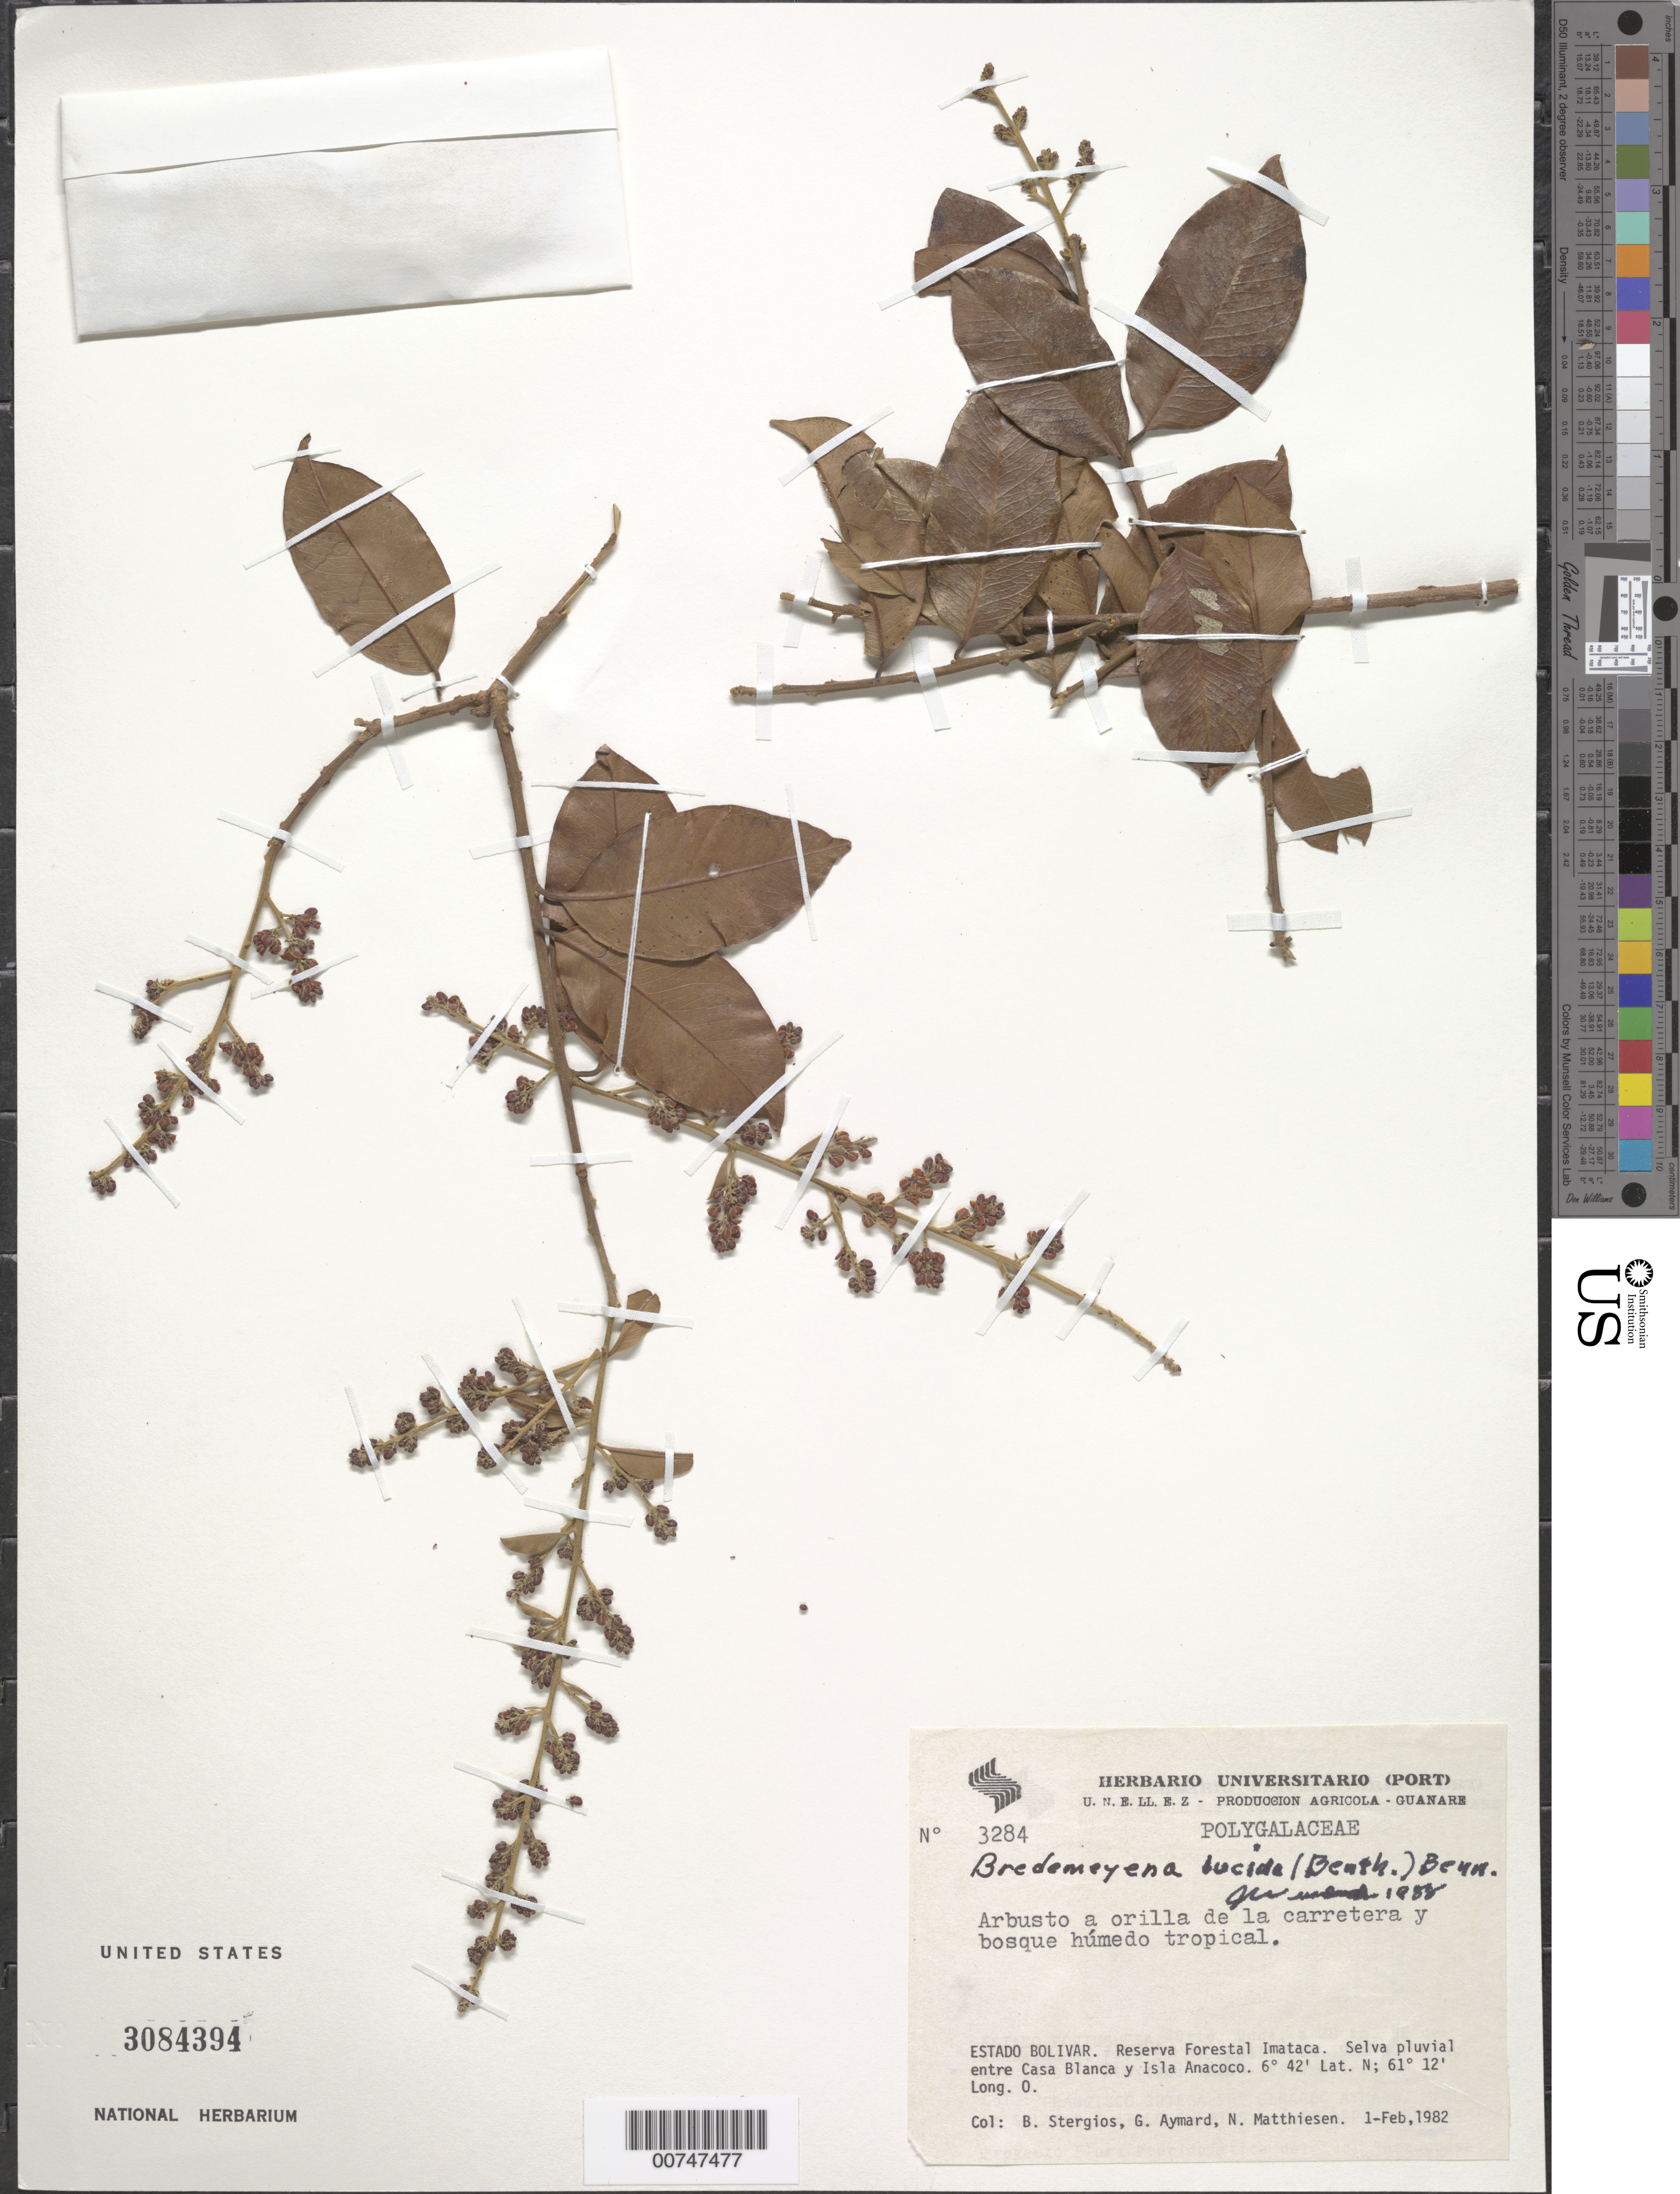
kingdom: Plantae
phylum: Tracheophyta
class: Magnoliopsida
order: Fabales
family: Polygalaceae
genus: Bredemeyera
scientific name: Bredemeyera lucida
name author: (Benth.) Klotzsch ex Hassk.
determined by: Wurdack, John J., (US), US (UNITED STATES)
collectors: B. G. Stergios, G. A. Aymard & N. Matthiesen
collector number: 3284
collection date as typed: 1-Feb-82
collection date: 1982-02-01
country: Venezuela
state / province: Bolívar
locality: Reserva Forestal Imataca, Carretera Casa Blanca - Anacoco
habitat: Along road and in wet tropical forest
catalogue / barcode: US 3084394